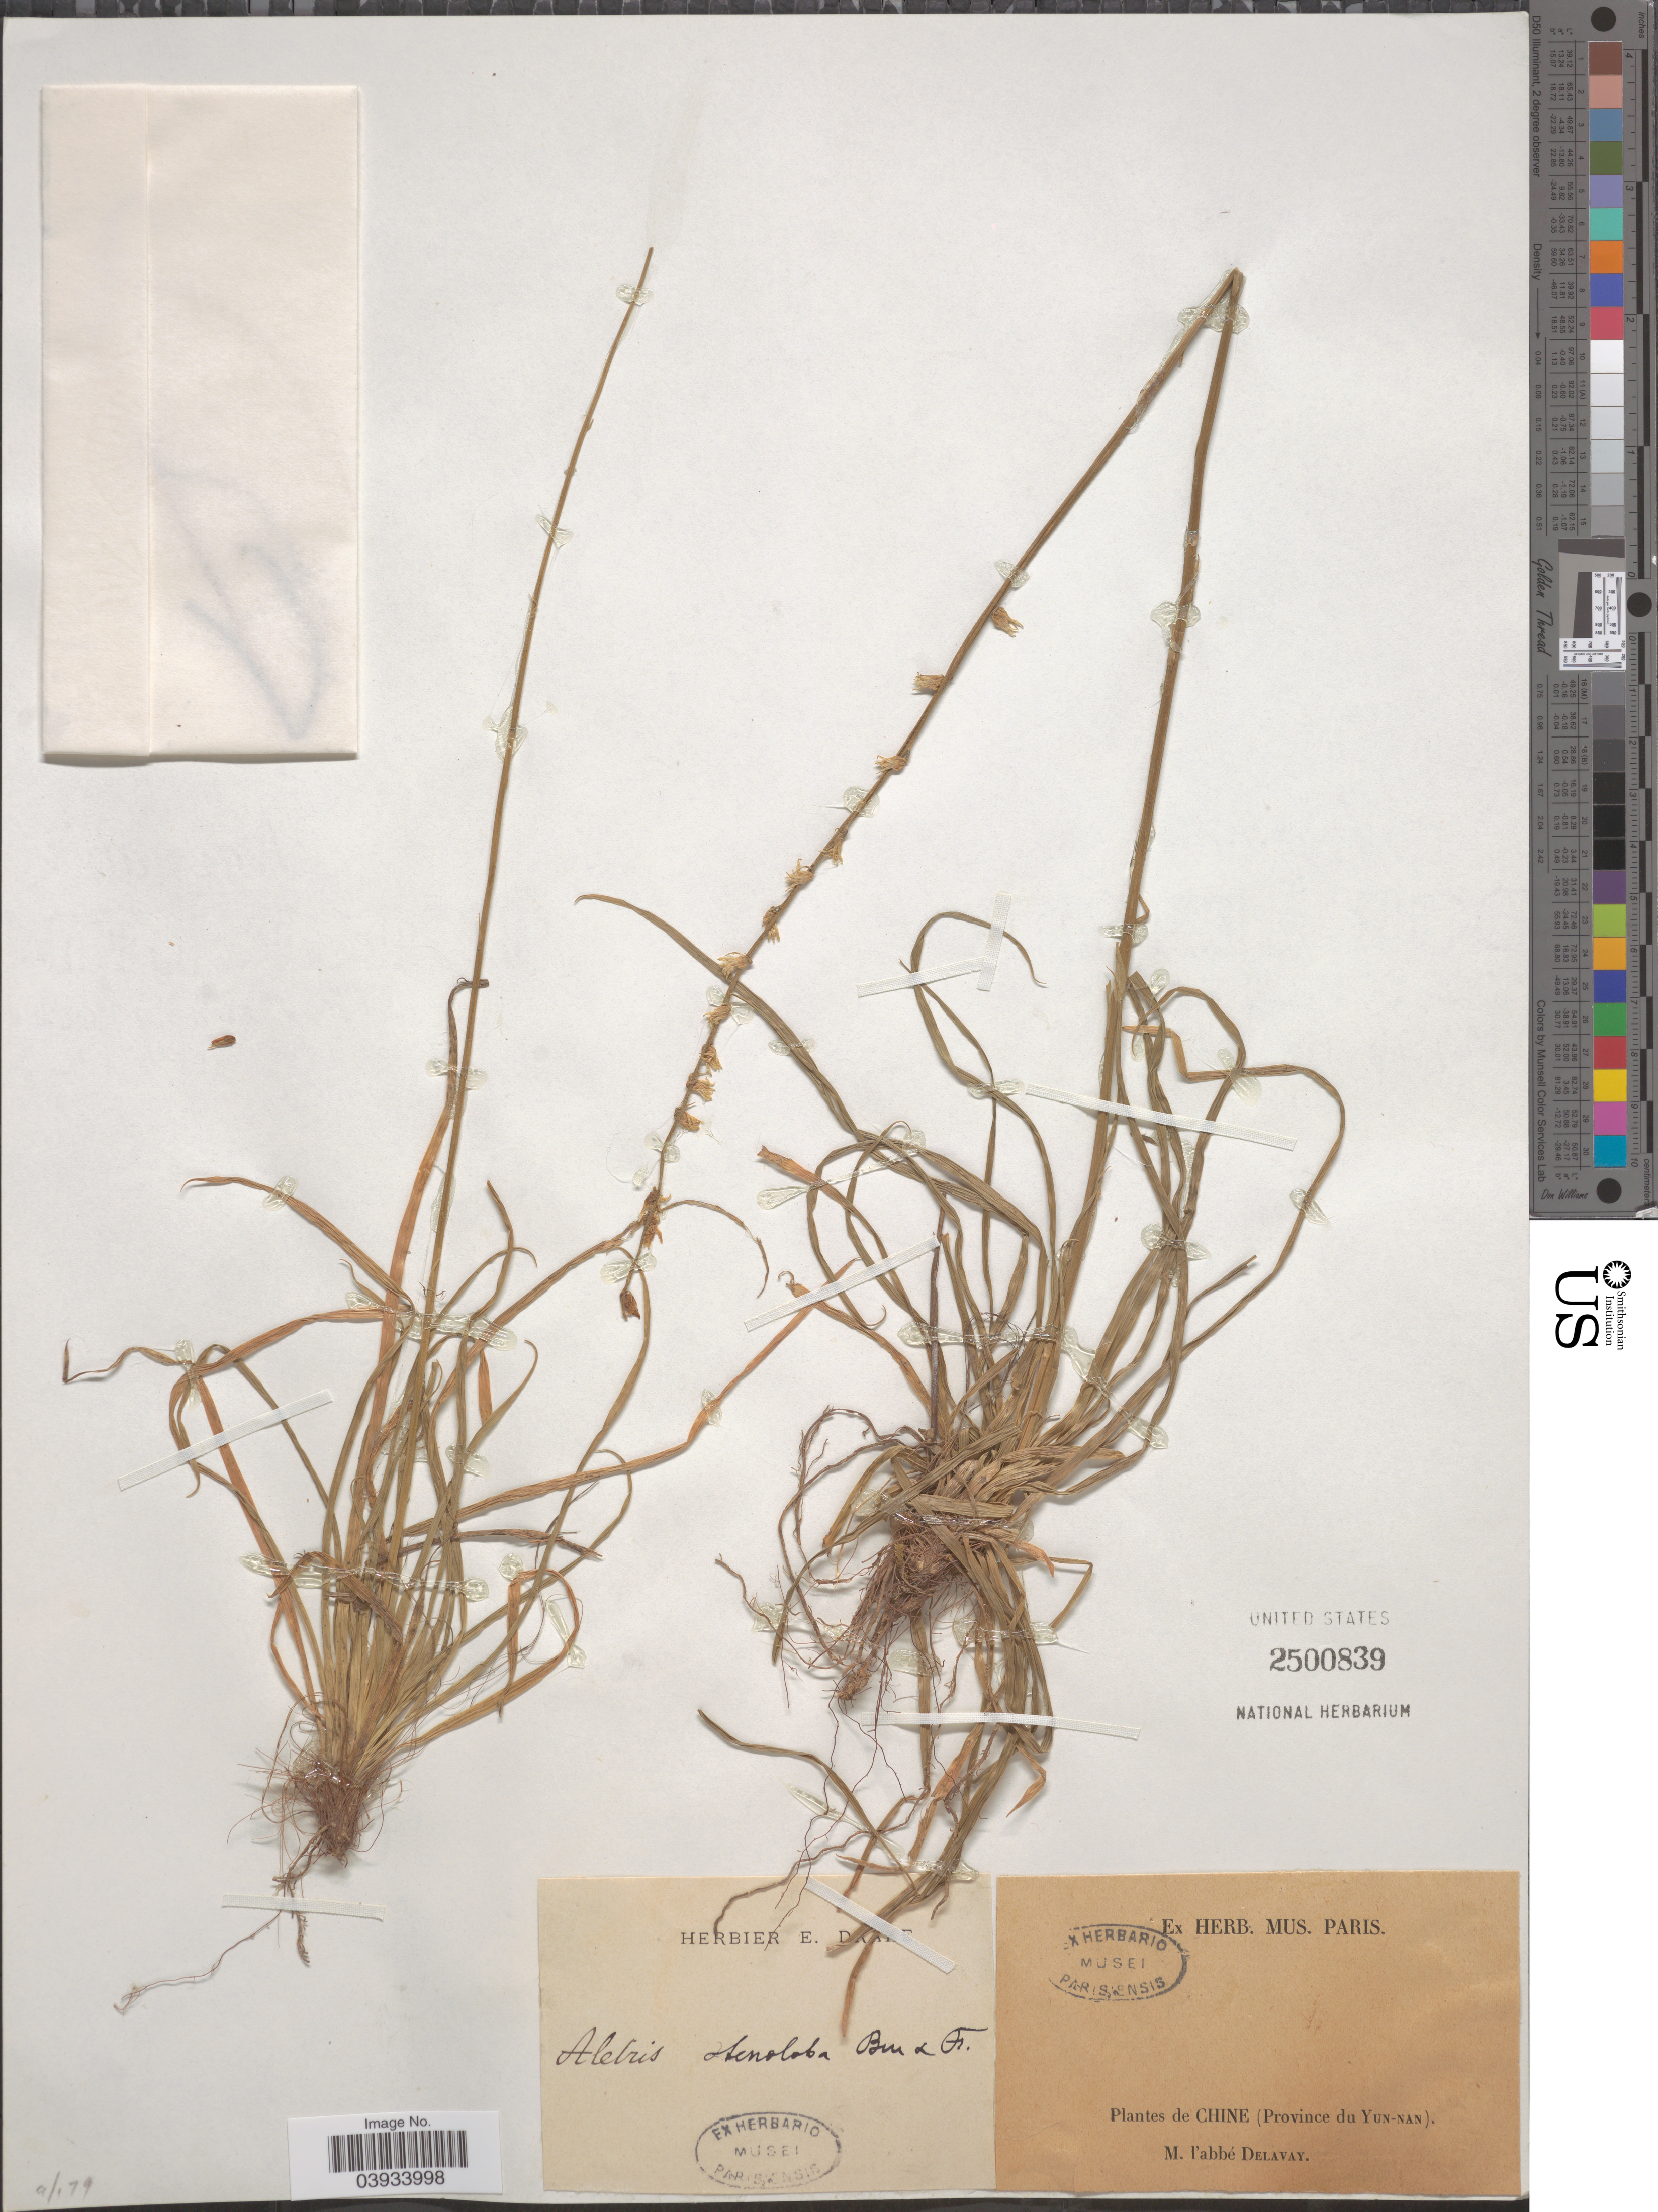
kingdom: Plantae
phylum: Tracheophyta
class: Liliopsida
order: Dioscoreales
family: Nartheciaceae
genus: Aletris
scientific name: Aletris stenoloba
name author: Franch.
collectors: M. Delavay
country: China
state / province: Yunnan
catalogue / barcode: US 2500839